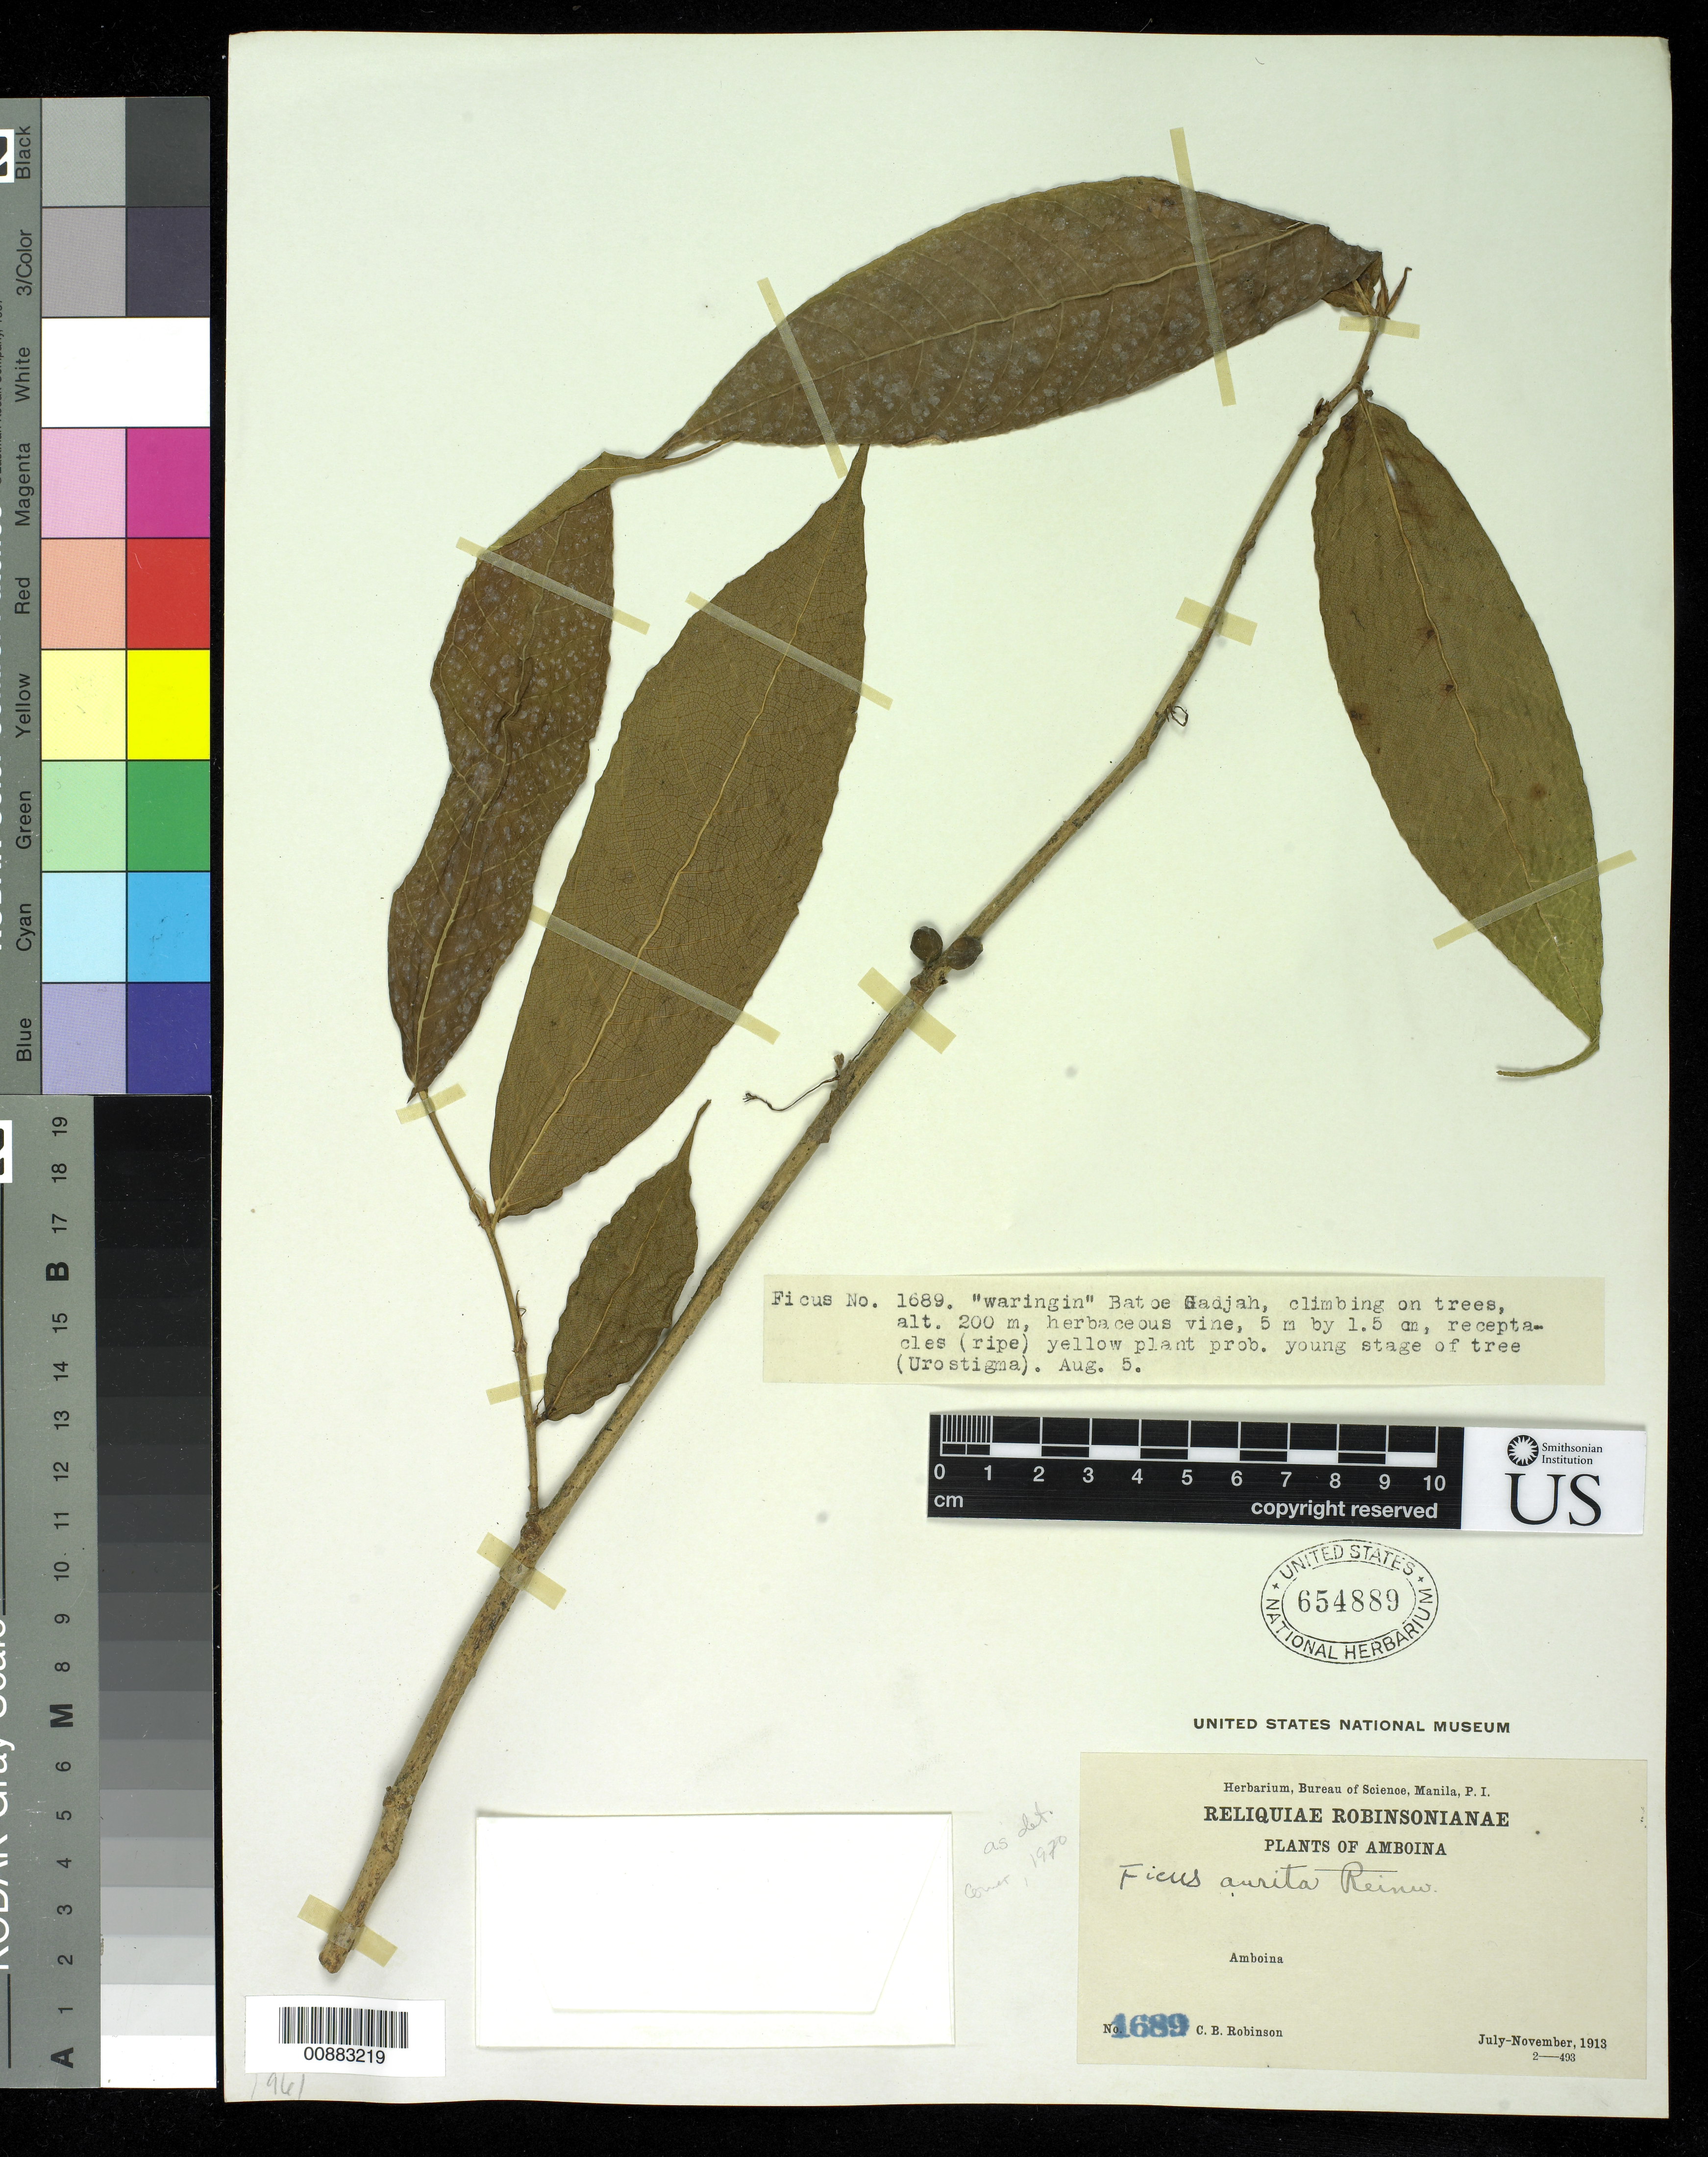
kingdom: Plantae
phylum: Tracheophyta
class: Magnoliopsida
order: Rosales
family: Moraceae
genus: Ficus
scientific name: Ficus aurita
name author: Blume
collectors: C. Robinson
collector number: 1689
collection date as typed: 05 Aug 1913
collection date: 1913-08-05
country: Indonesia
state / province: Maluku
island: Amboina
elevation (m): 200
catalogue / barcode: US 654889